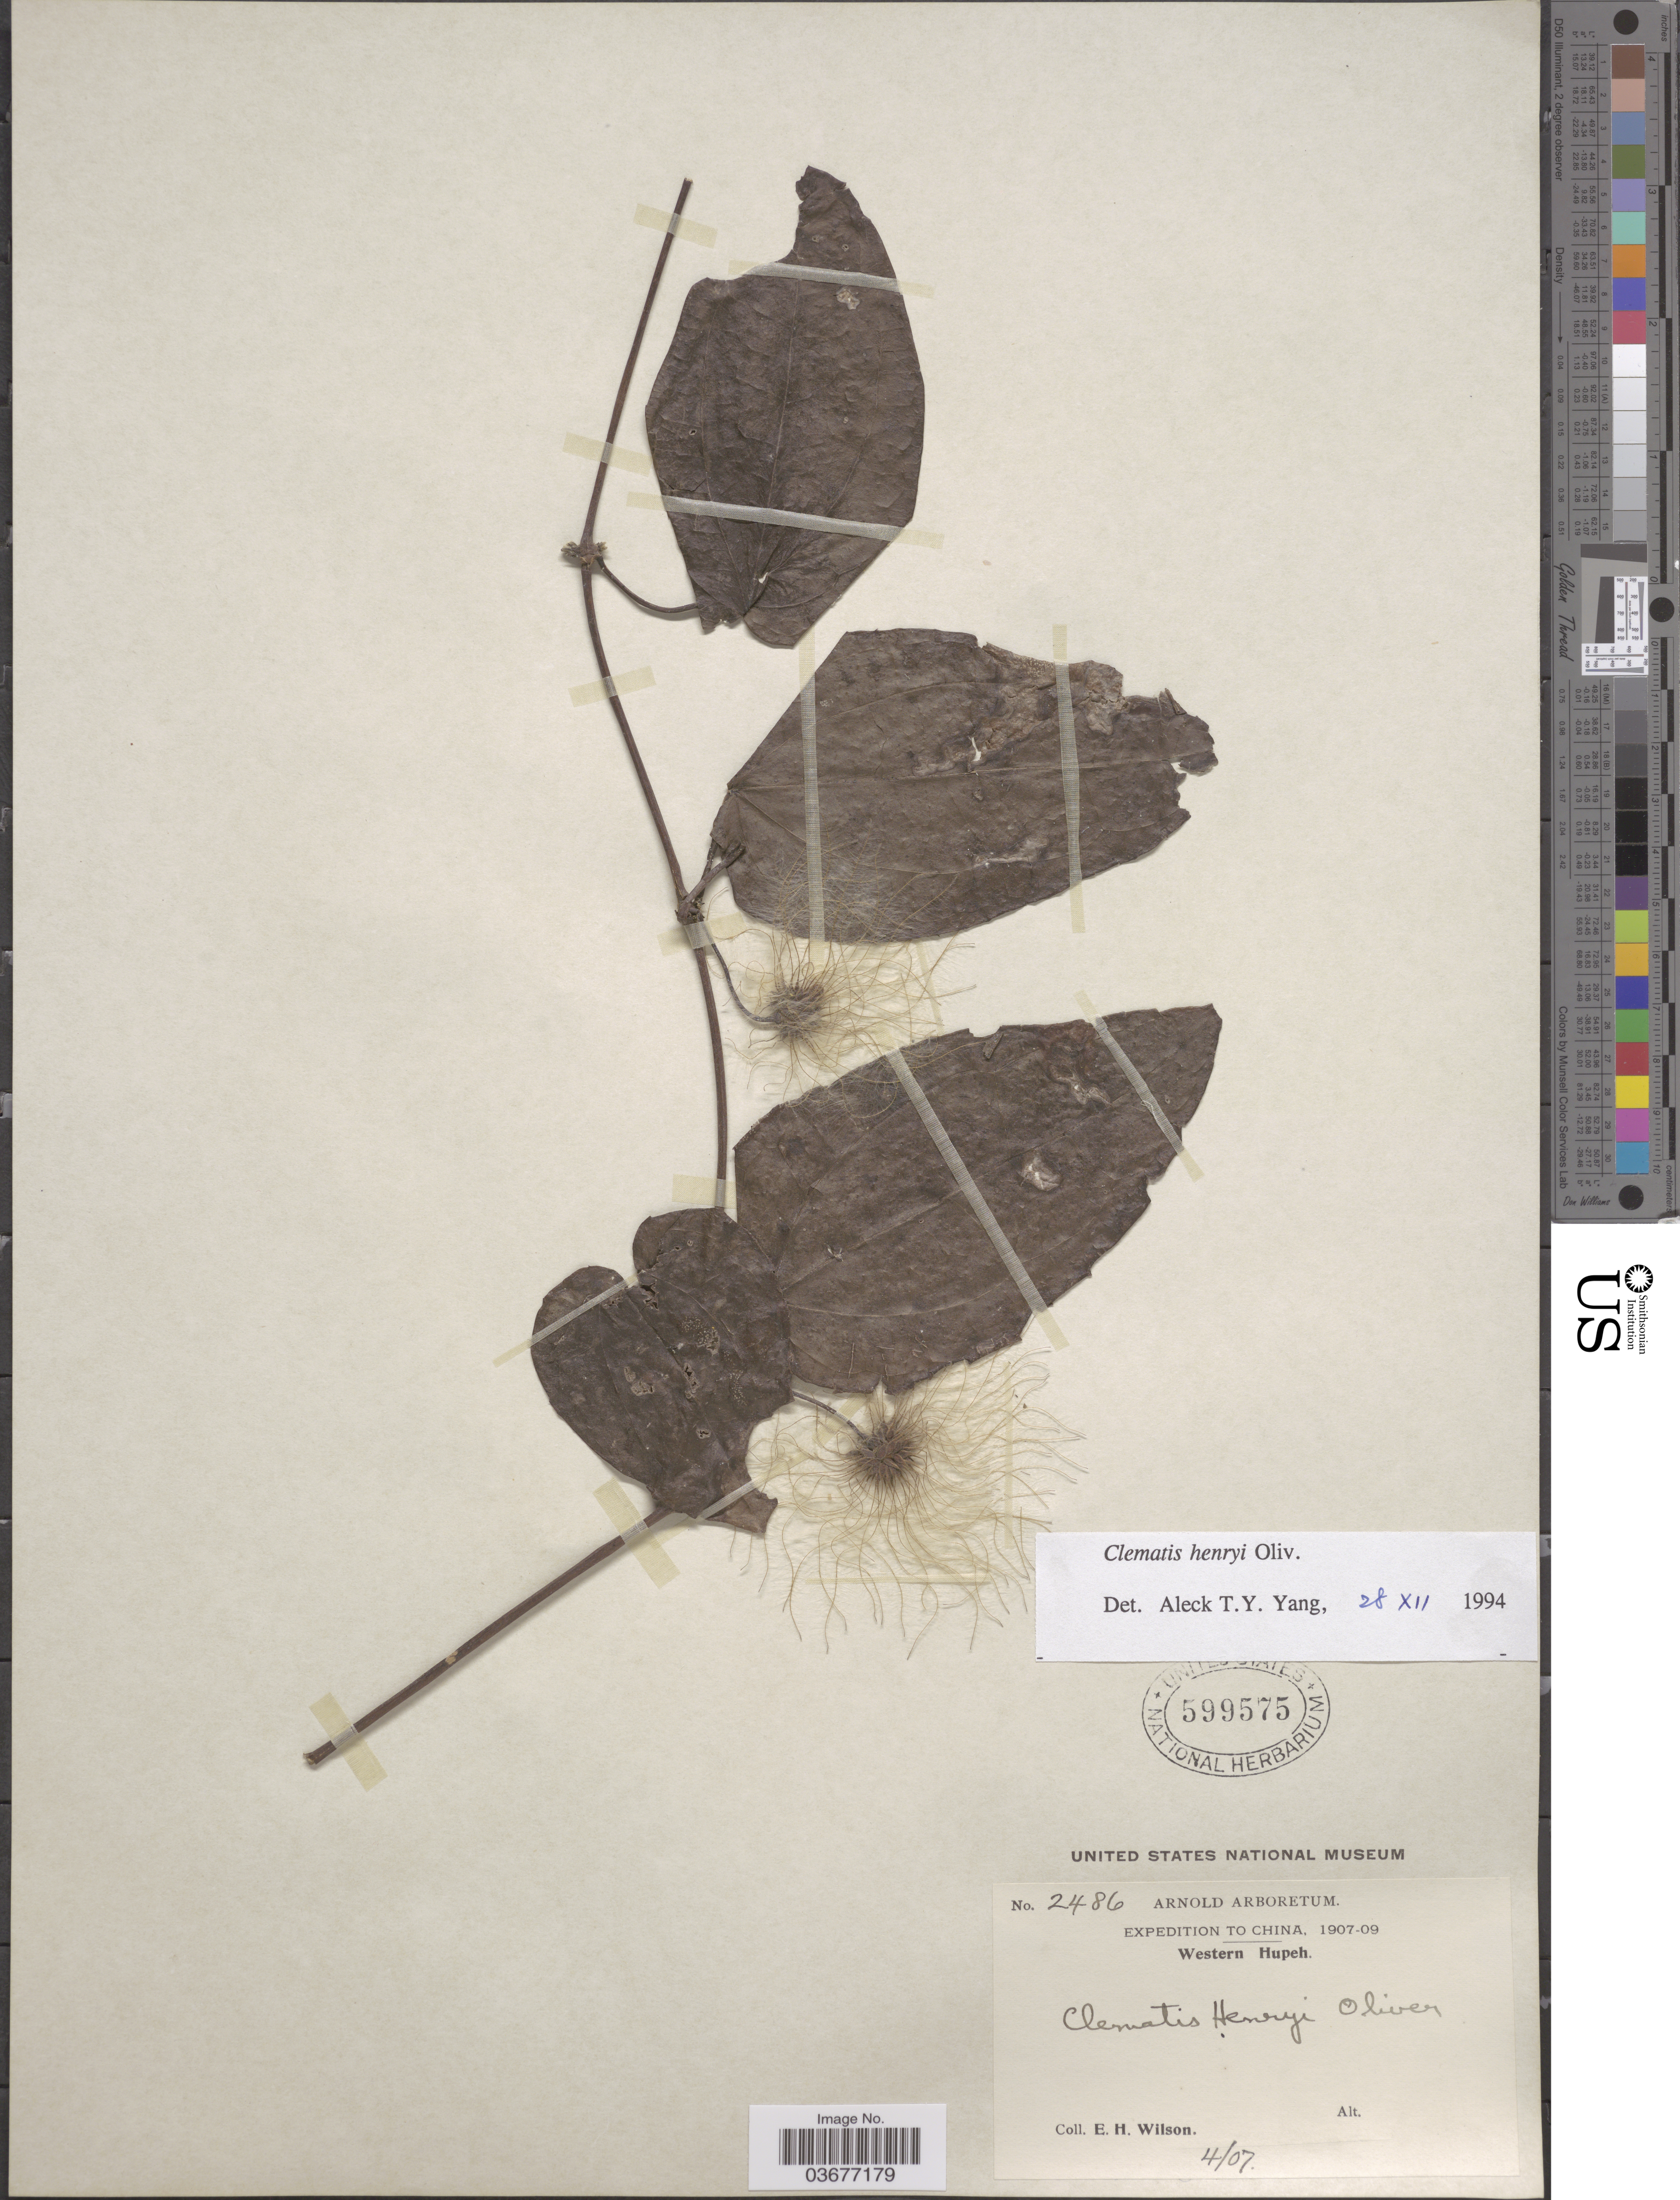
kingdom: Plantae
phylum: Tracheophyta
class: Magnoliopsida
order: Ranunculales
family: Ranunculaceae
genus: Clematis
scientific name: Clematis henryi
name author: Oliv.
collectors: E. Wilson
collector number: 2486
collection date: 1907-04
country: China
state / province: Hubei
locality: China. Western Hupeh.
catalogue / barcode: US 599575